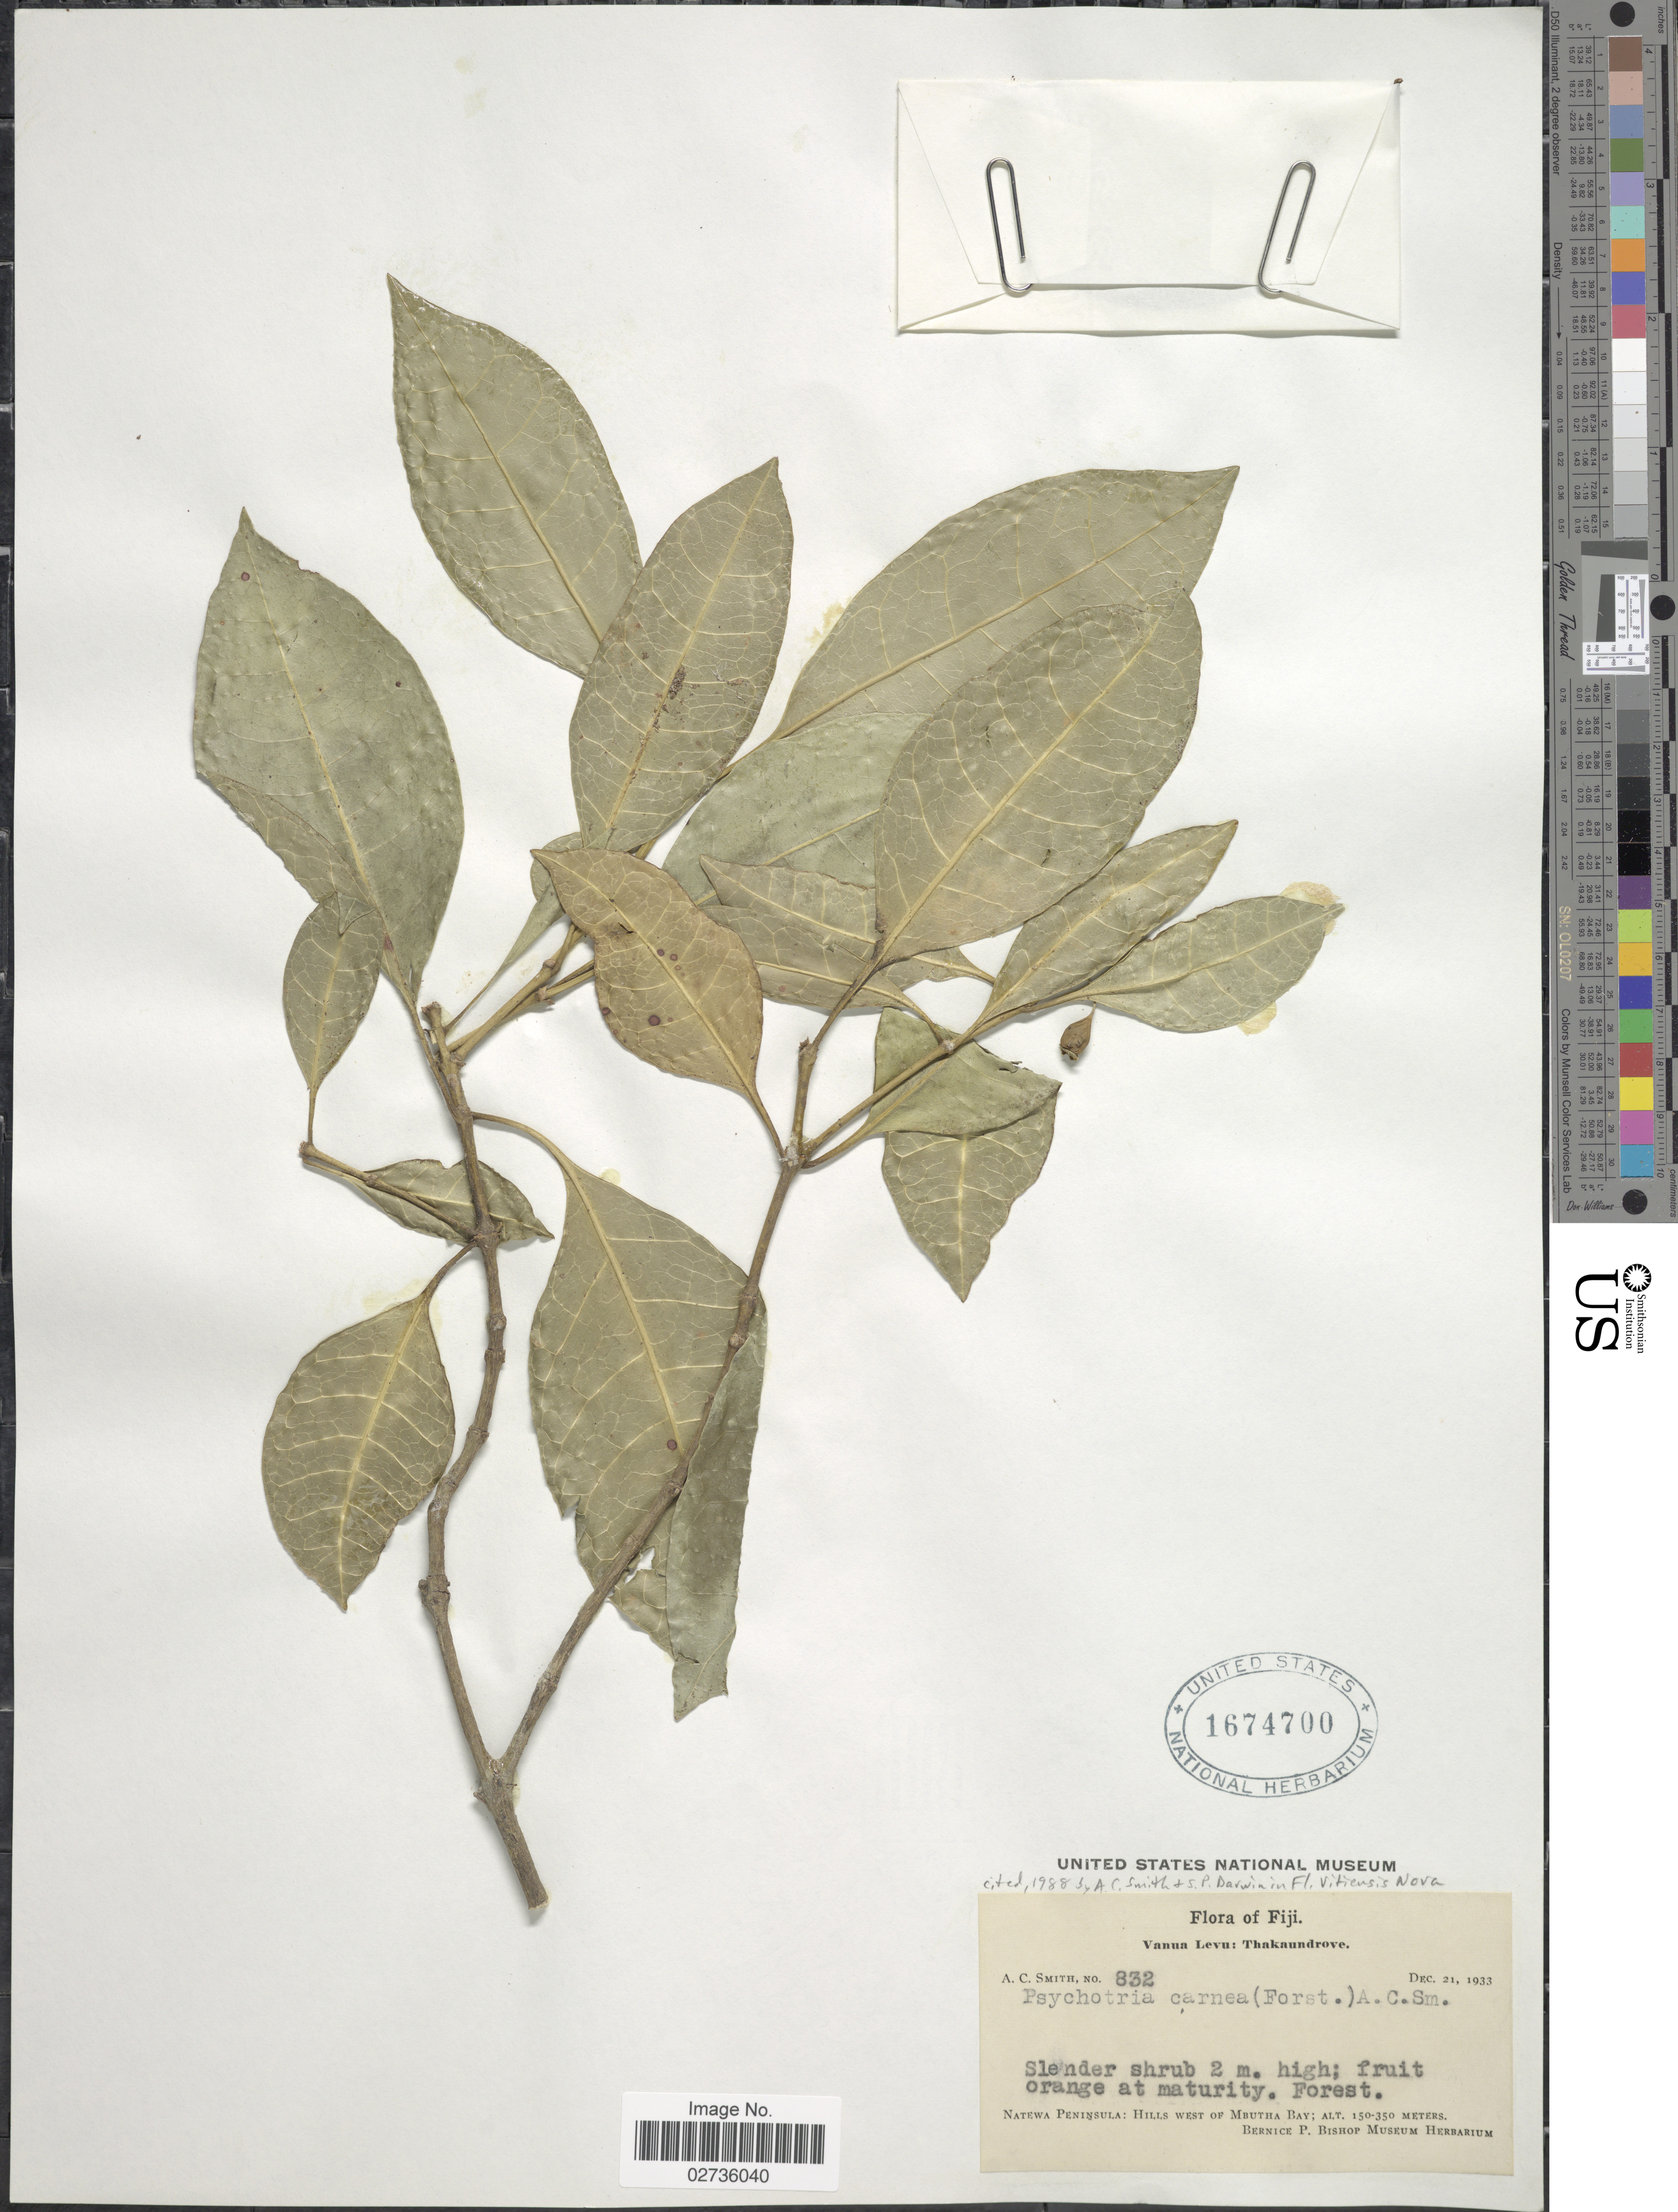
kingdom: Plantae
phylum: Tracheophyta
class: Magnoliopsida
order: Gentianales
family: Rubiaceae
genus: Psychotria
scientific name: Psychotria carnea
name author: (G. Forst.) A.C. Sm.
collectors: A. C. Smith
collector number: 832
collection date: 1933-12-21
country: Fiji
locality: Vanua Levu: Thakaundrove. Natewa Peninsula: Hills west of Mbutha Bay.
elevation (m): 150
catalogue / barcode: US 1674700